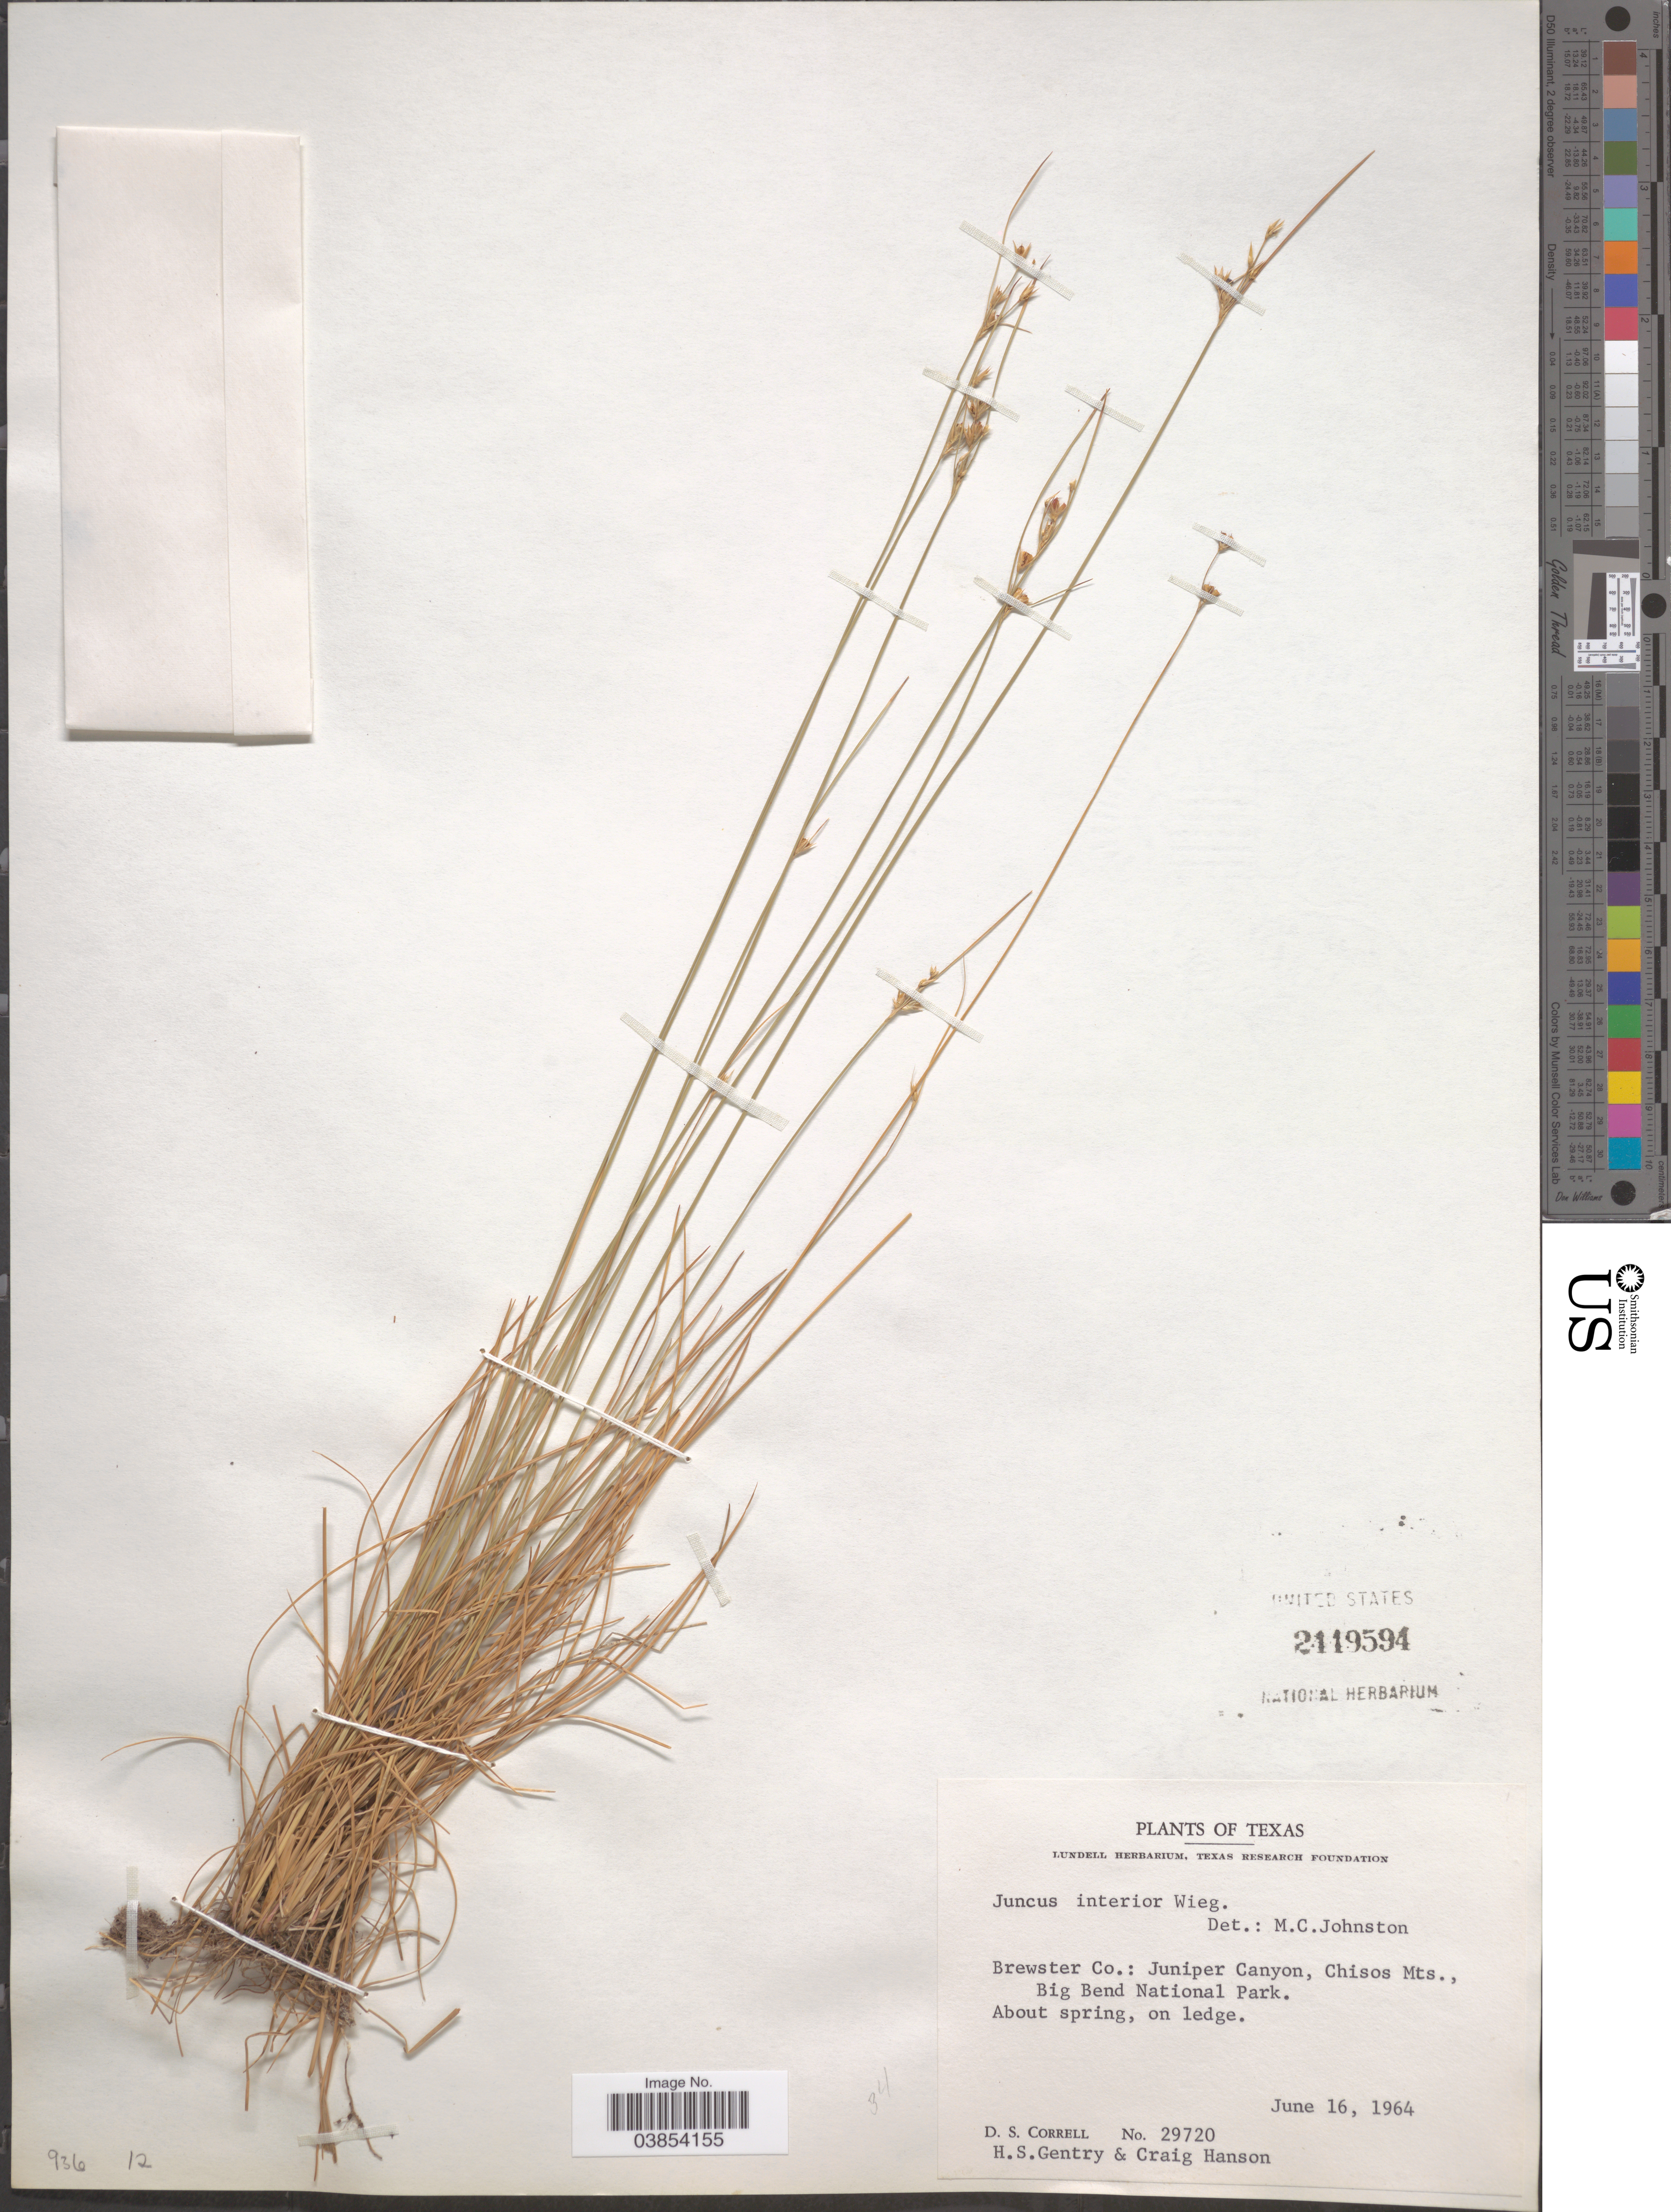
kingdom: Plantae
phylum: Tracheophyta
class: Liliopsida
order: Poales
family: Juncaceae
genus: Juncus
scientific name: Juncus interior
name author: Wiegand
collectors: D. S. Correll, H. S. Gentry & C. Hanson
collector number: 29720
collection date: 1964-06-16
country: United States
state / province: Texas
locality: Brewster Co.: Juniper Canyon, Chisos Mts., Big Bend National Park.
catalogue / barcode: US 2119594